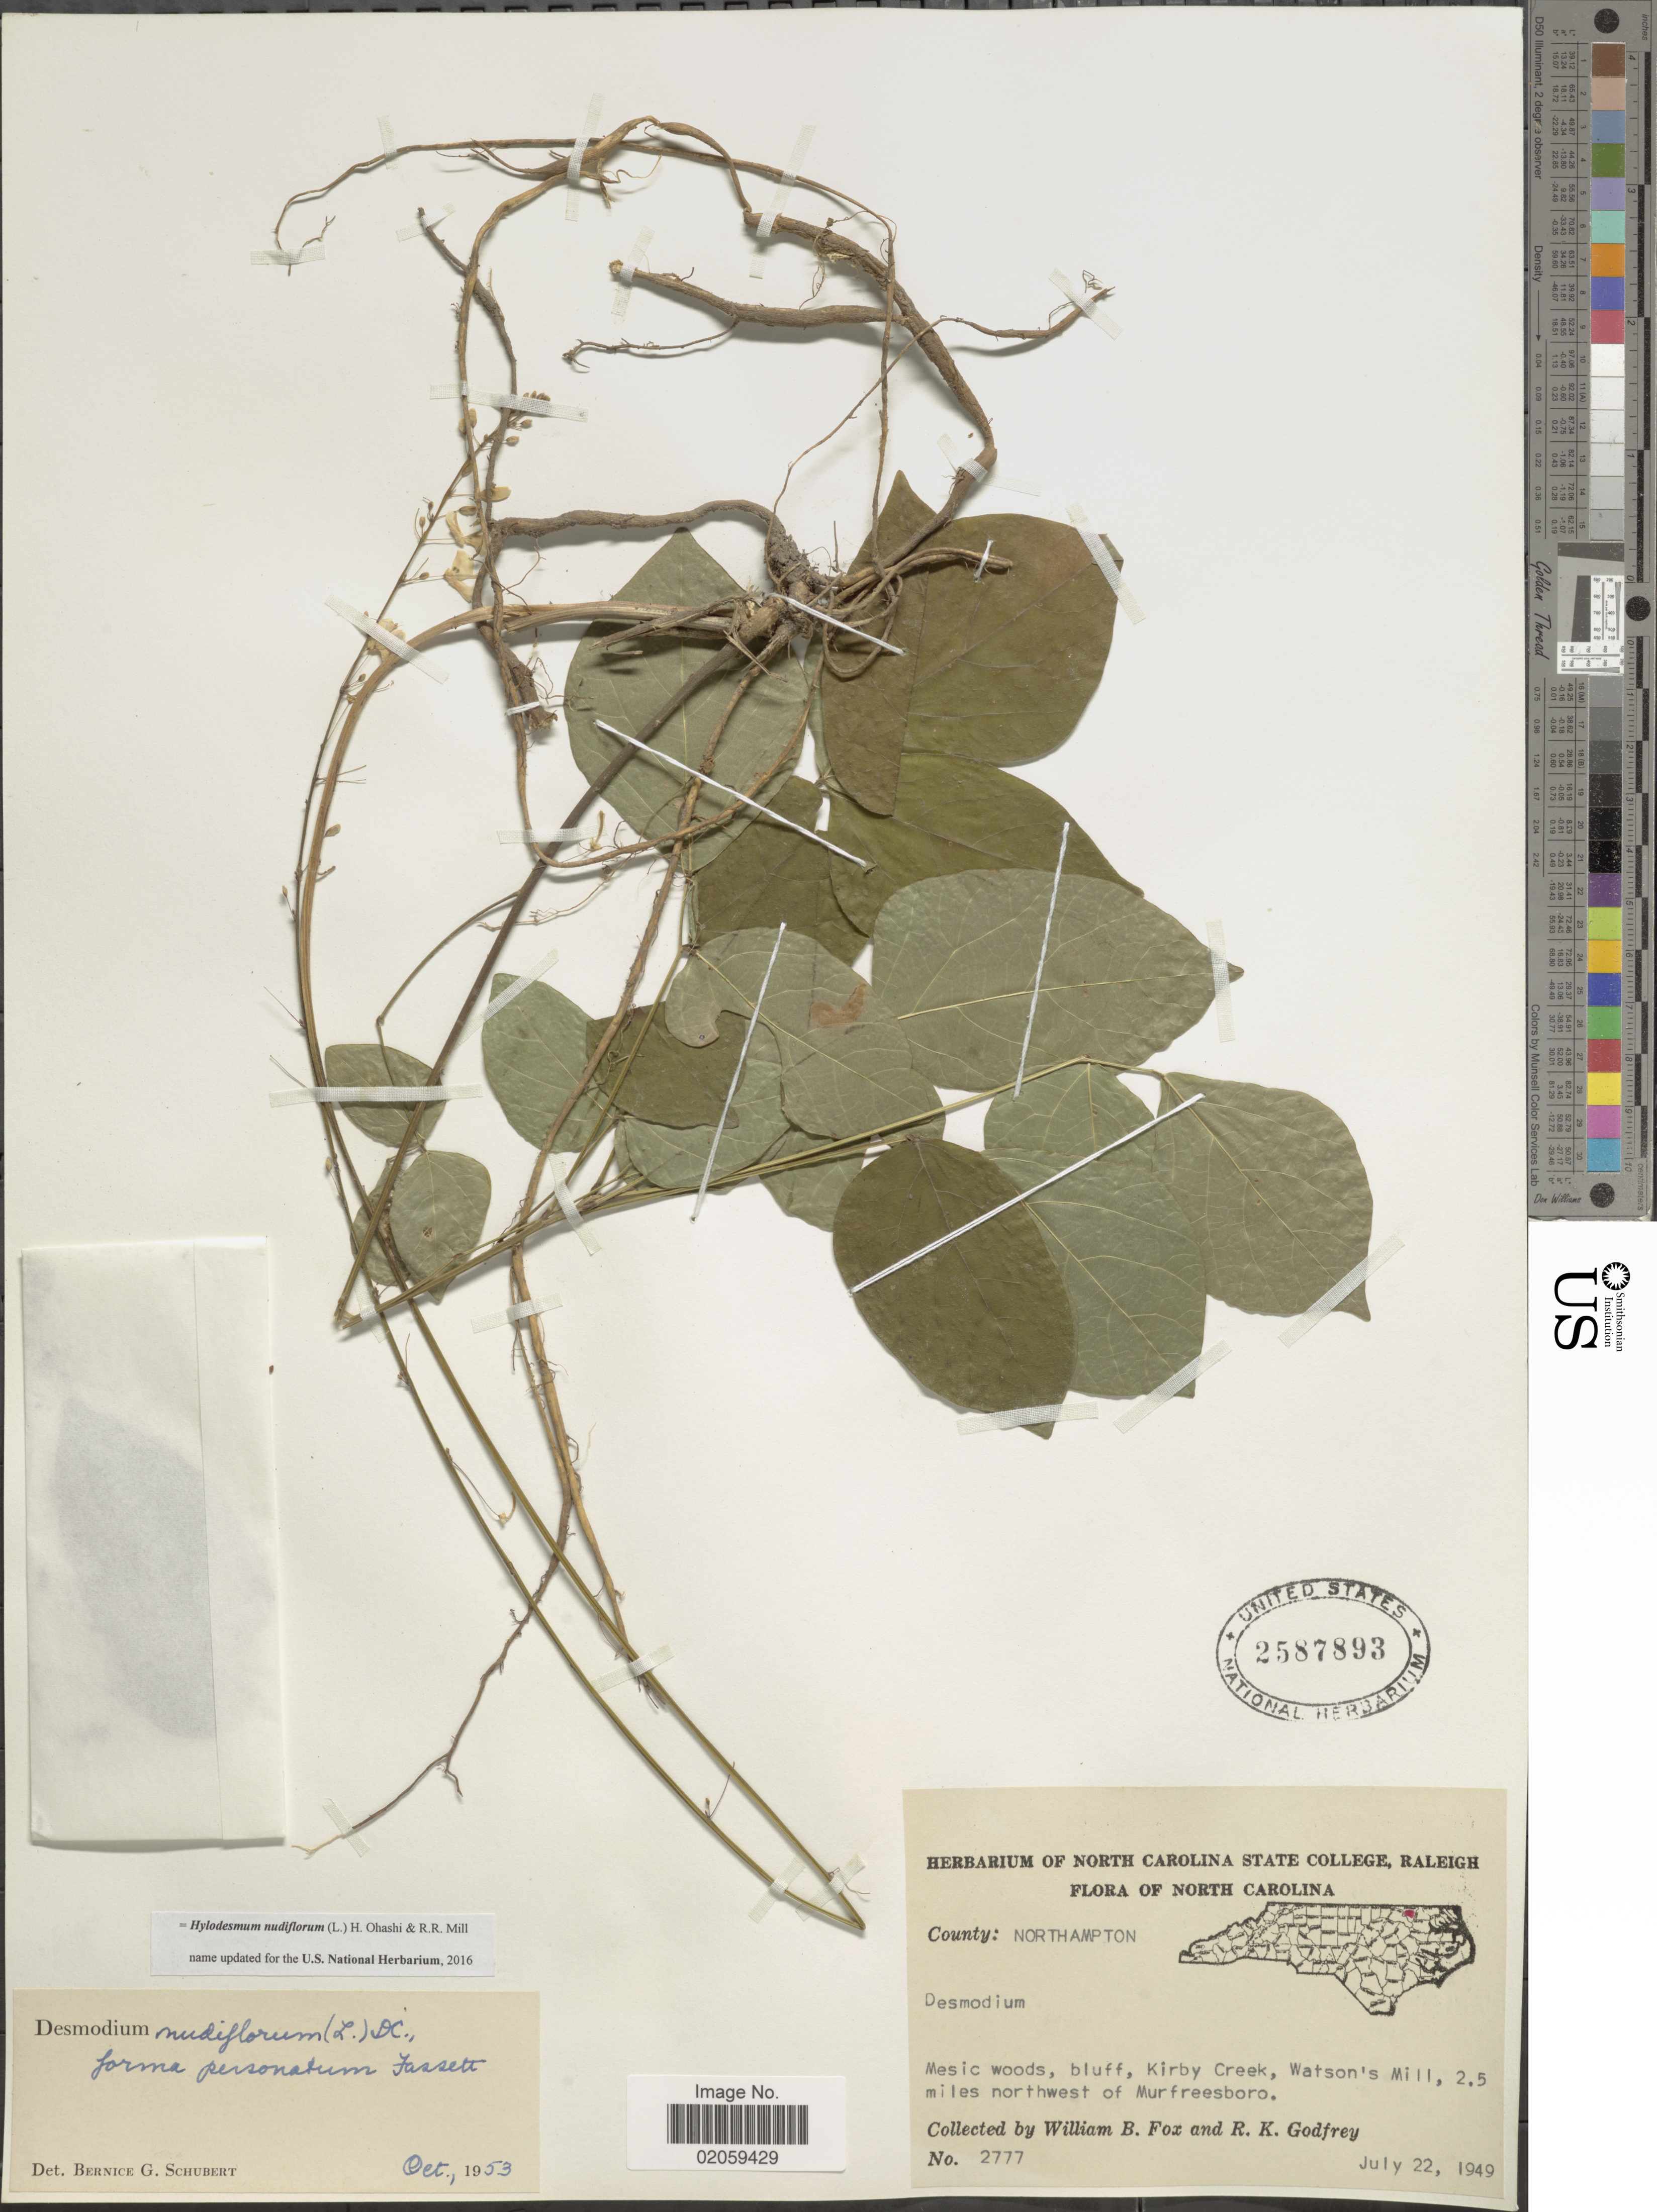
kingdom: Plantae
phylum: Tracheophyta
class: Magnoliopsida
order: Fabales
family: Fabaceae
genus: Hylodesmum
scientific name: Hylodesmum nudiflorum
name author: (L.) H. Ohashi & R.R. Mill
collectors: W. B. Fox & R. K. Godfrey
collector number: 2777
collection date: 1949-07-22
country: United States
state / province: North Carolina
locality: County Northampton, Kirby Creek, Watson's Mill, 2.5 miles northwest of Murfreesboro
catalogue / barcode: US 2587893